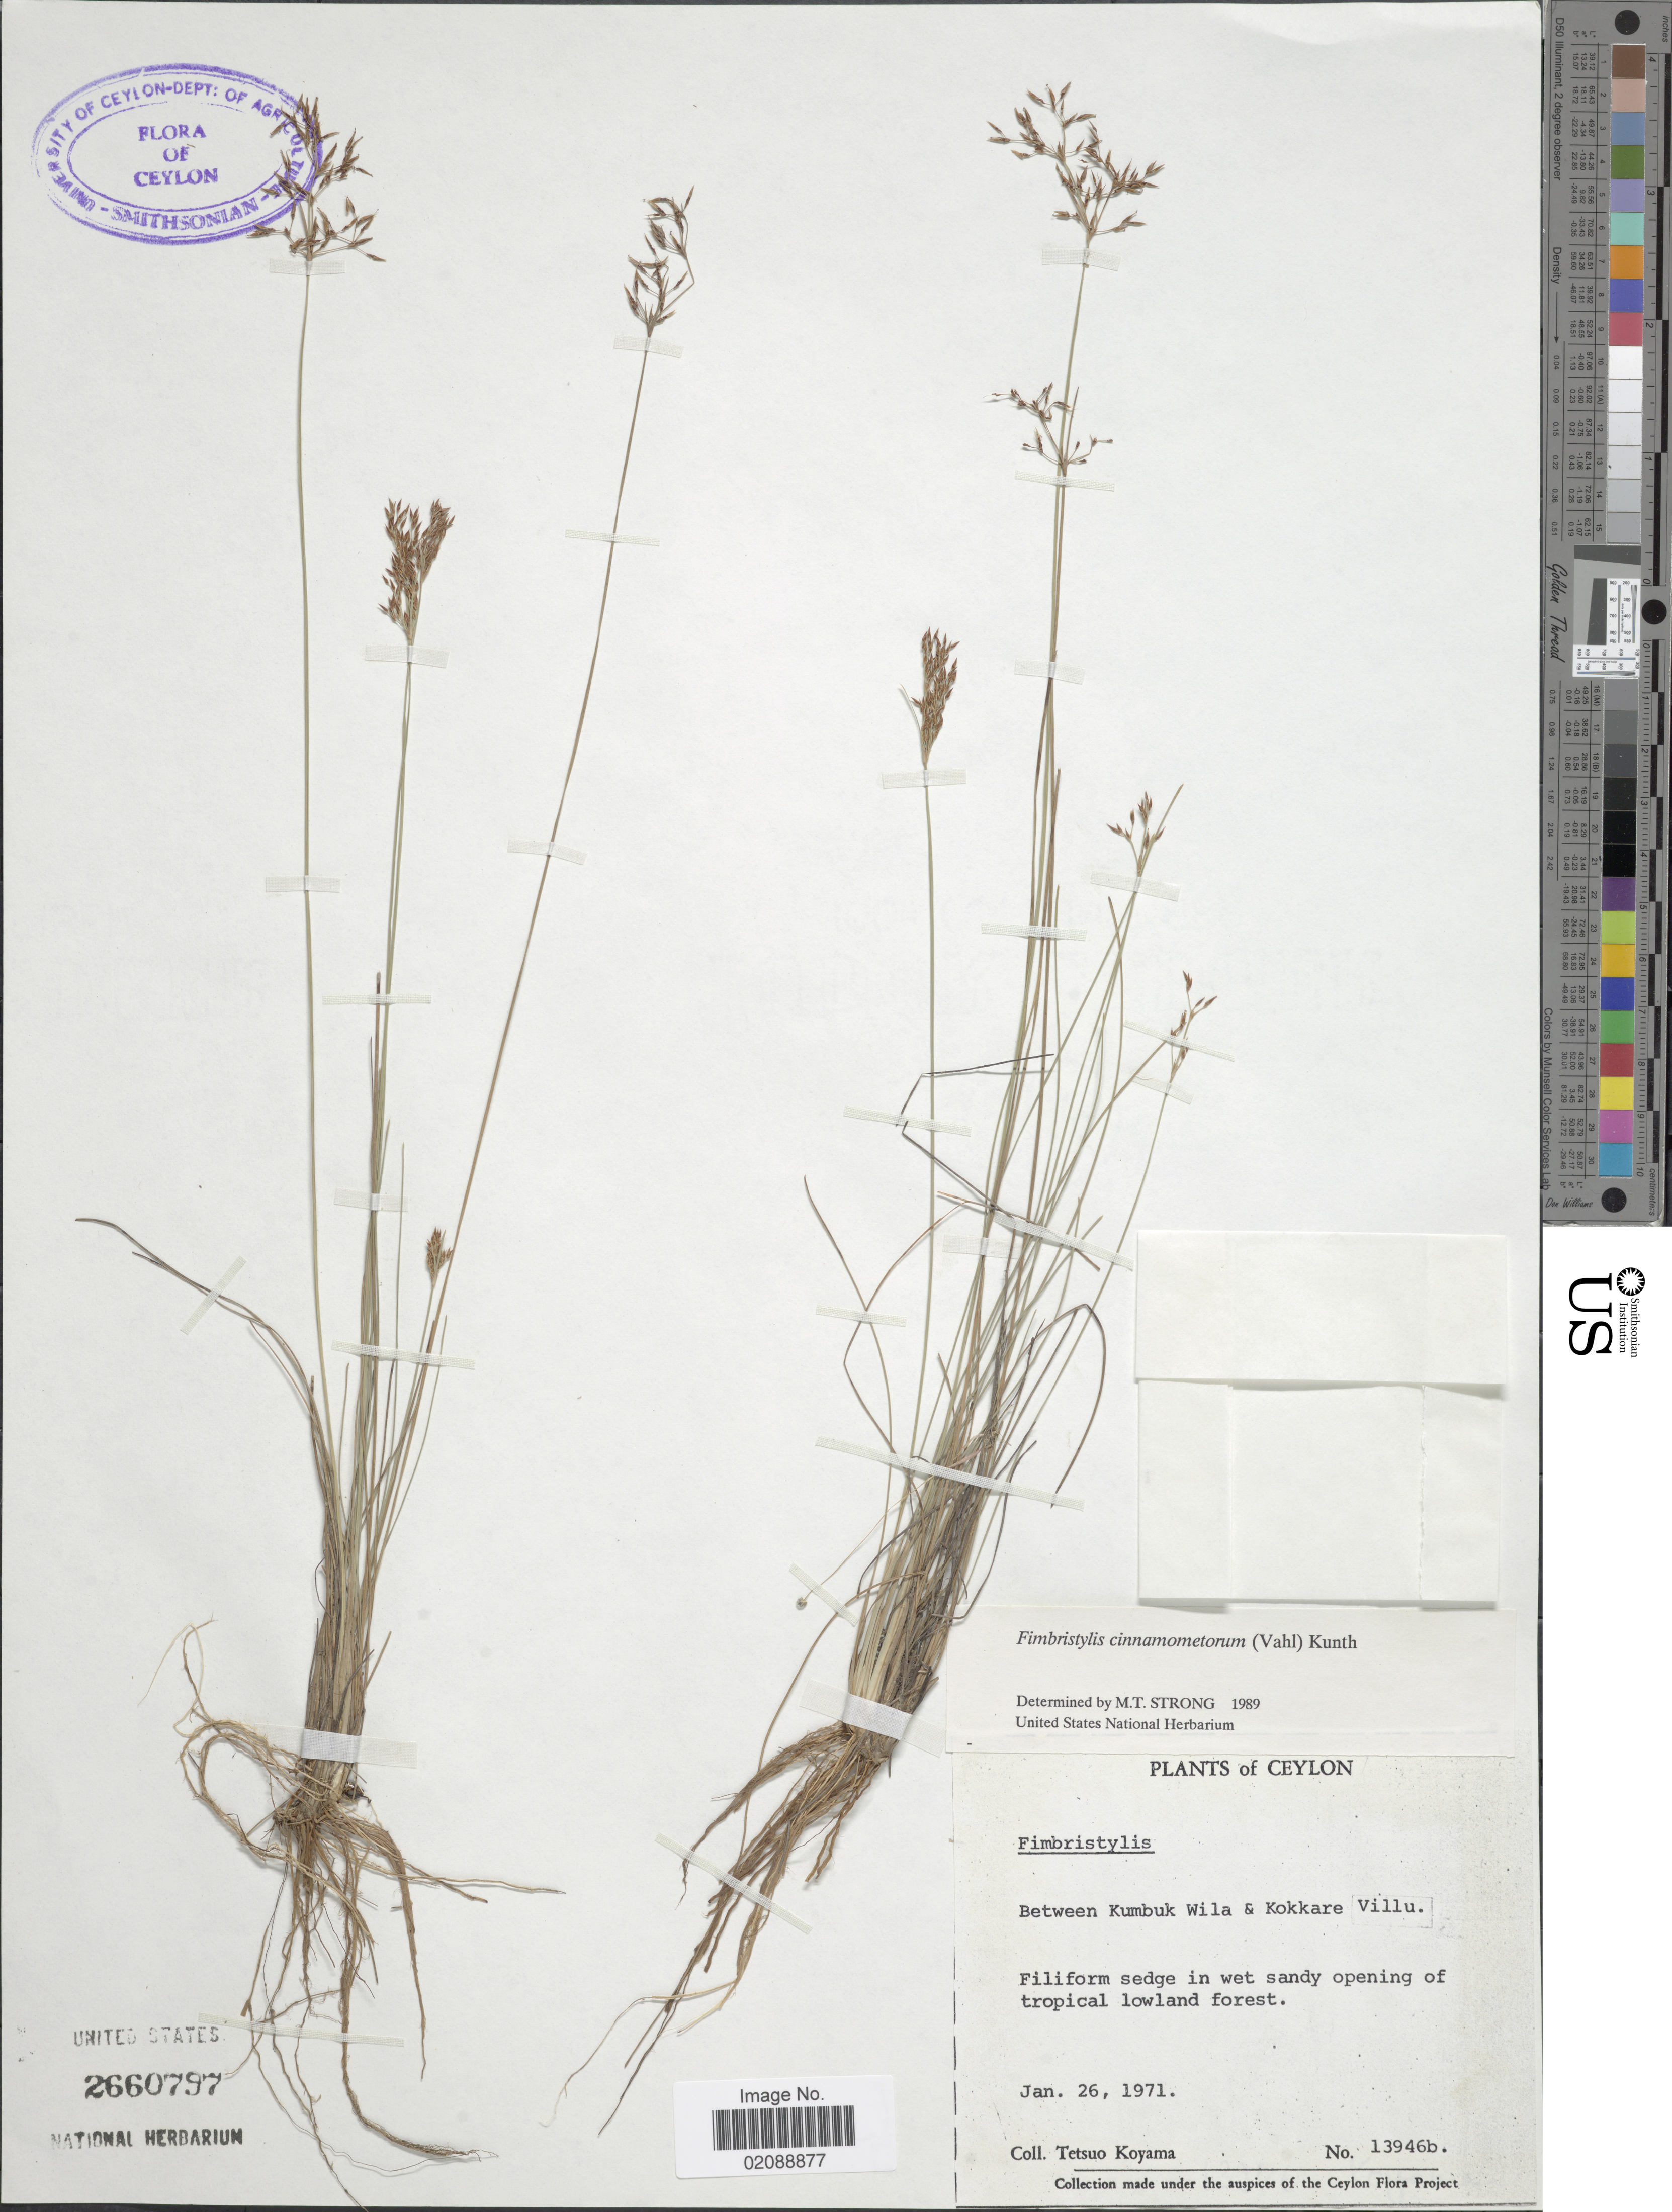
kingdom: Plantae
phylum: Tracheophyta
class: Liliopsida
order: Poales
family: Cyperaceae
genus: Fimbristylis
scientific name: Fimbristylis cinnamometorum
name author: (Vahl) Kunth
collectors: T. Koyama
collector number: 13946b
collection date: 1971-01-26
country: Sri Lanka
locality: Ceylon, Between Kumbuk Wila & Kokkare Villu.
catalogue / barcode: US 2660797